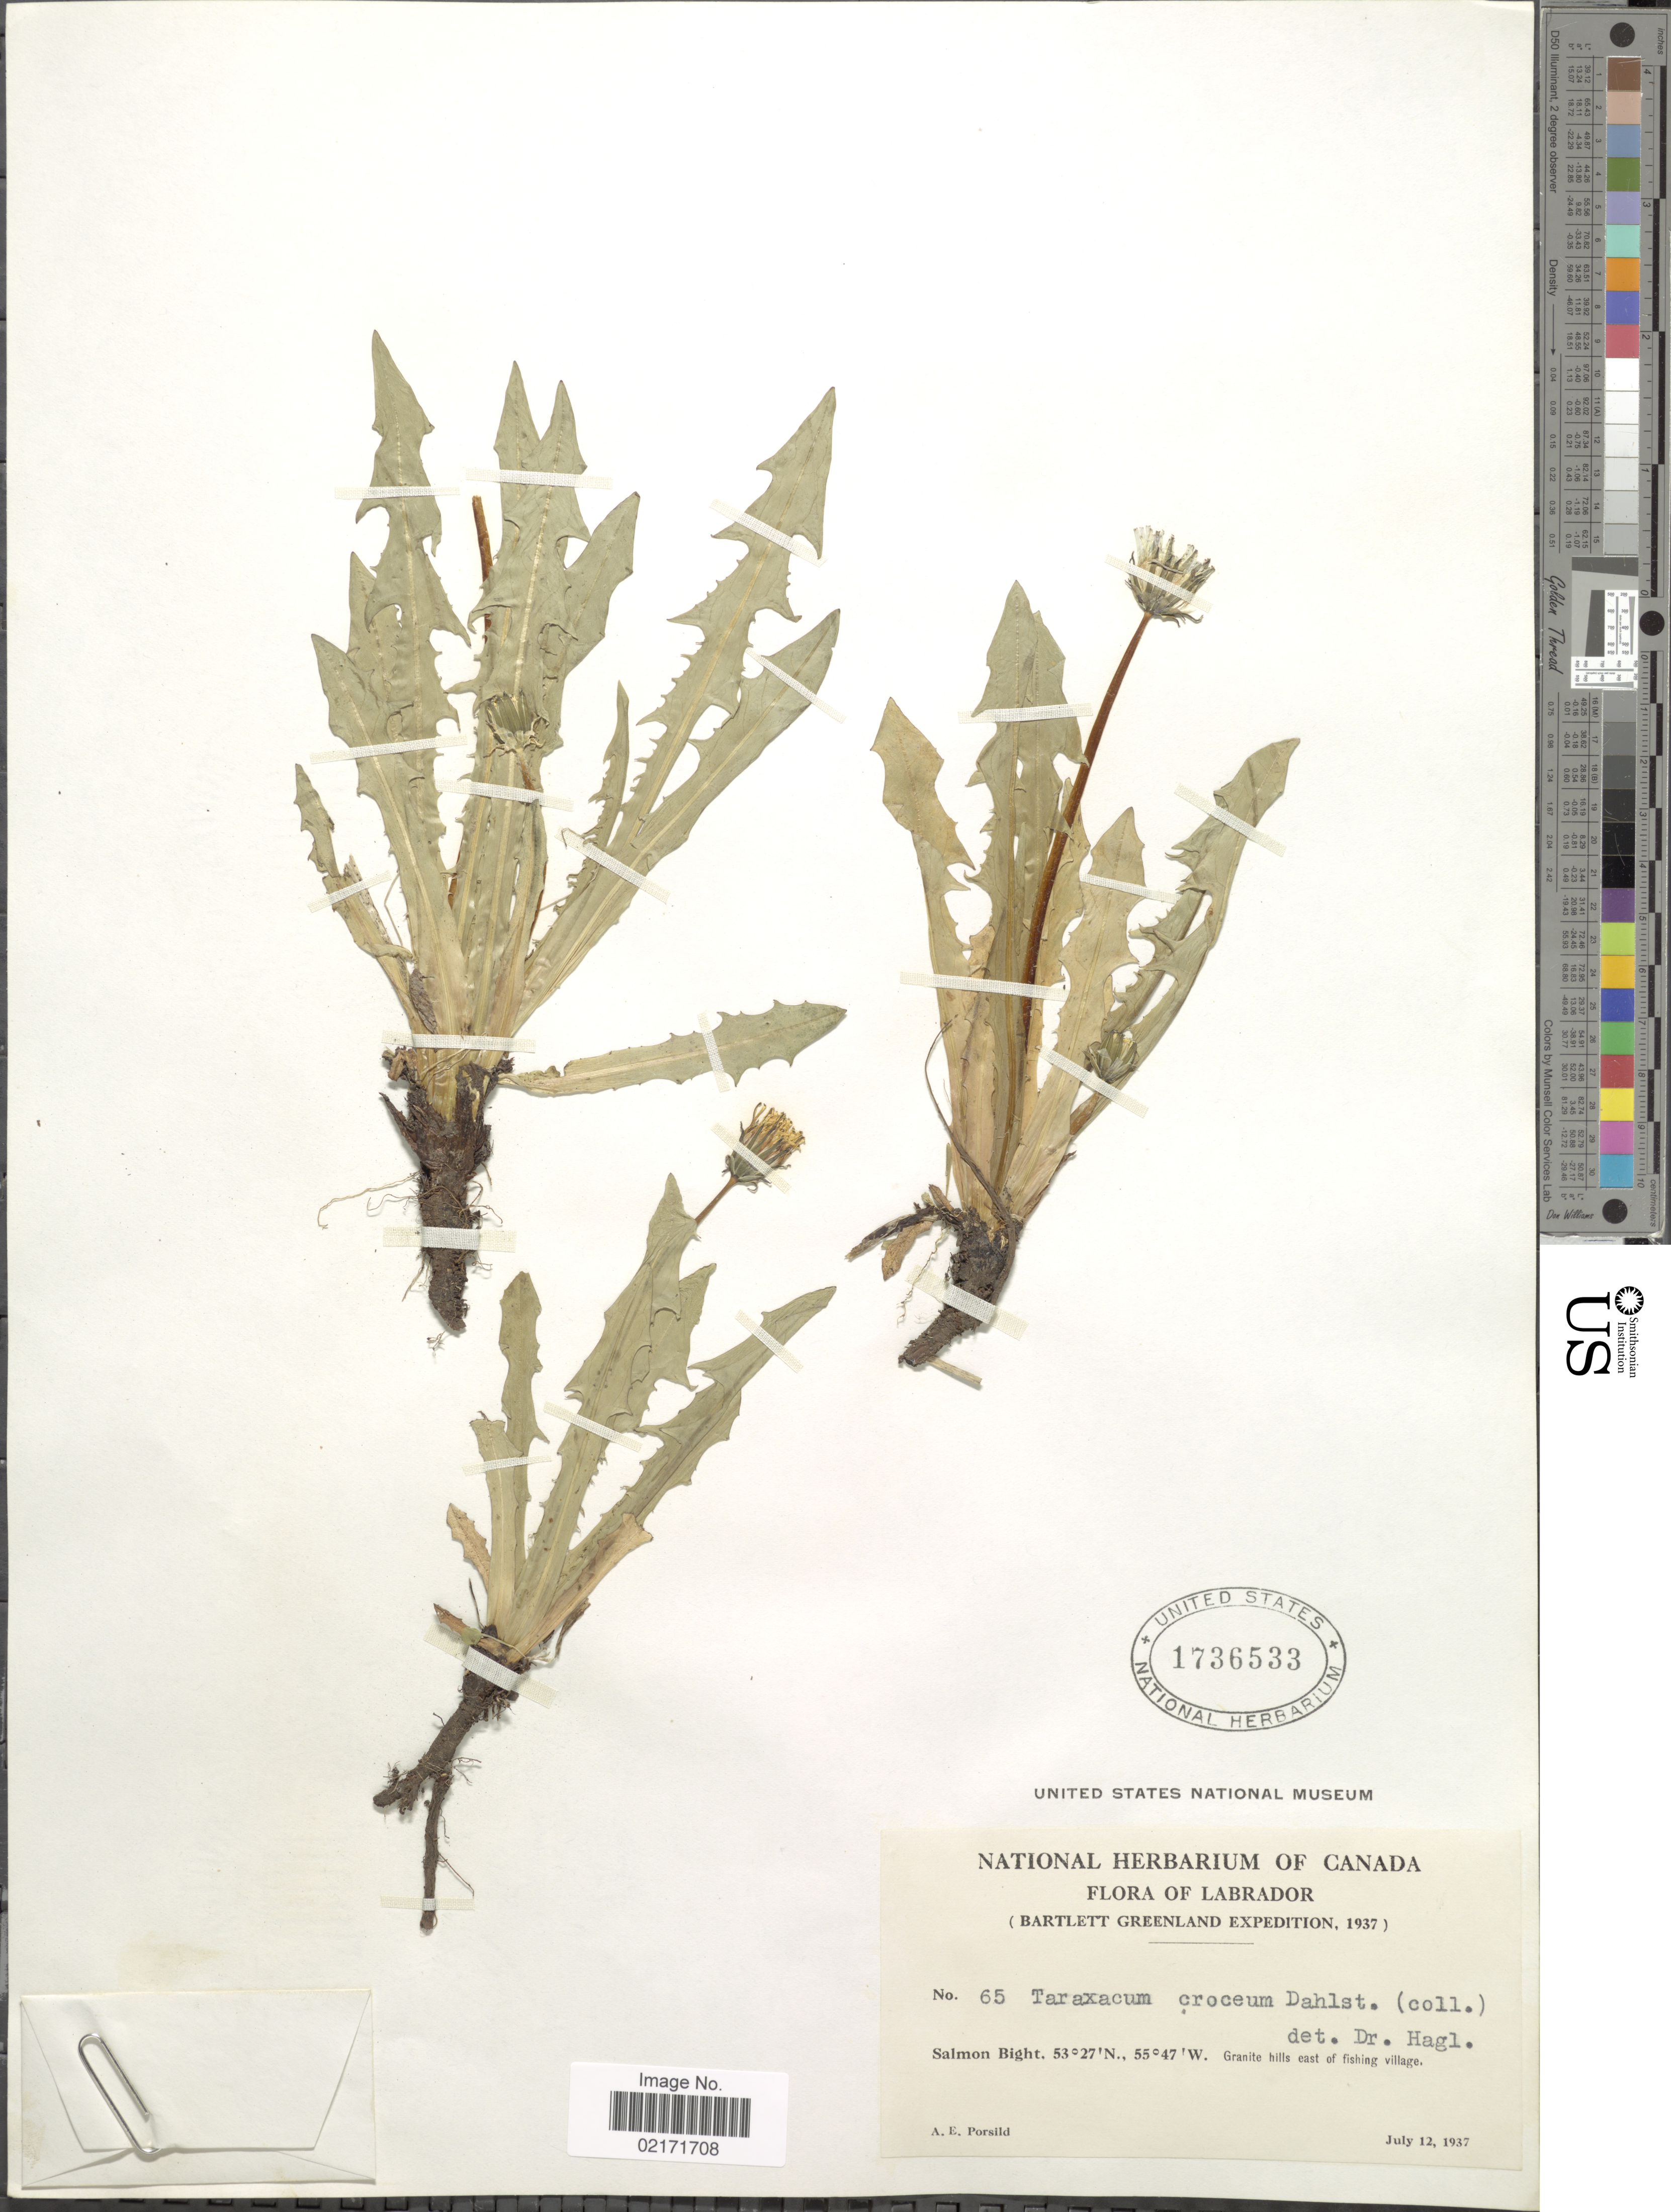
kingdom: Plantae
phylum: Tracheophyta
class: Magnoliopsida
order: Asterales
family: Asteraceae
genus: Taraxacum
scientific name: Taraxacum croceum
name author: Dahlst.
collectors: A. E. Porsild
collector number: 65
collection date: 1937-07-12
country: Canada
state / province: Newfoundland and Labrador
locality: Labrador. (Bartlett Greenland). Salmon Bight. Granite hills east of fishing village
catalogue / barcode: US 1736533